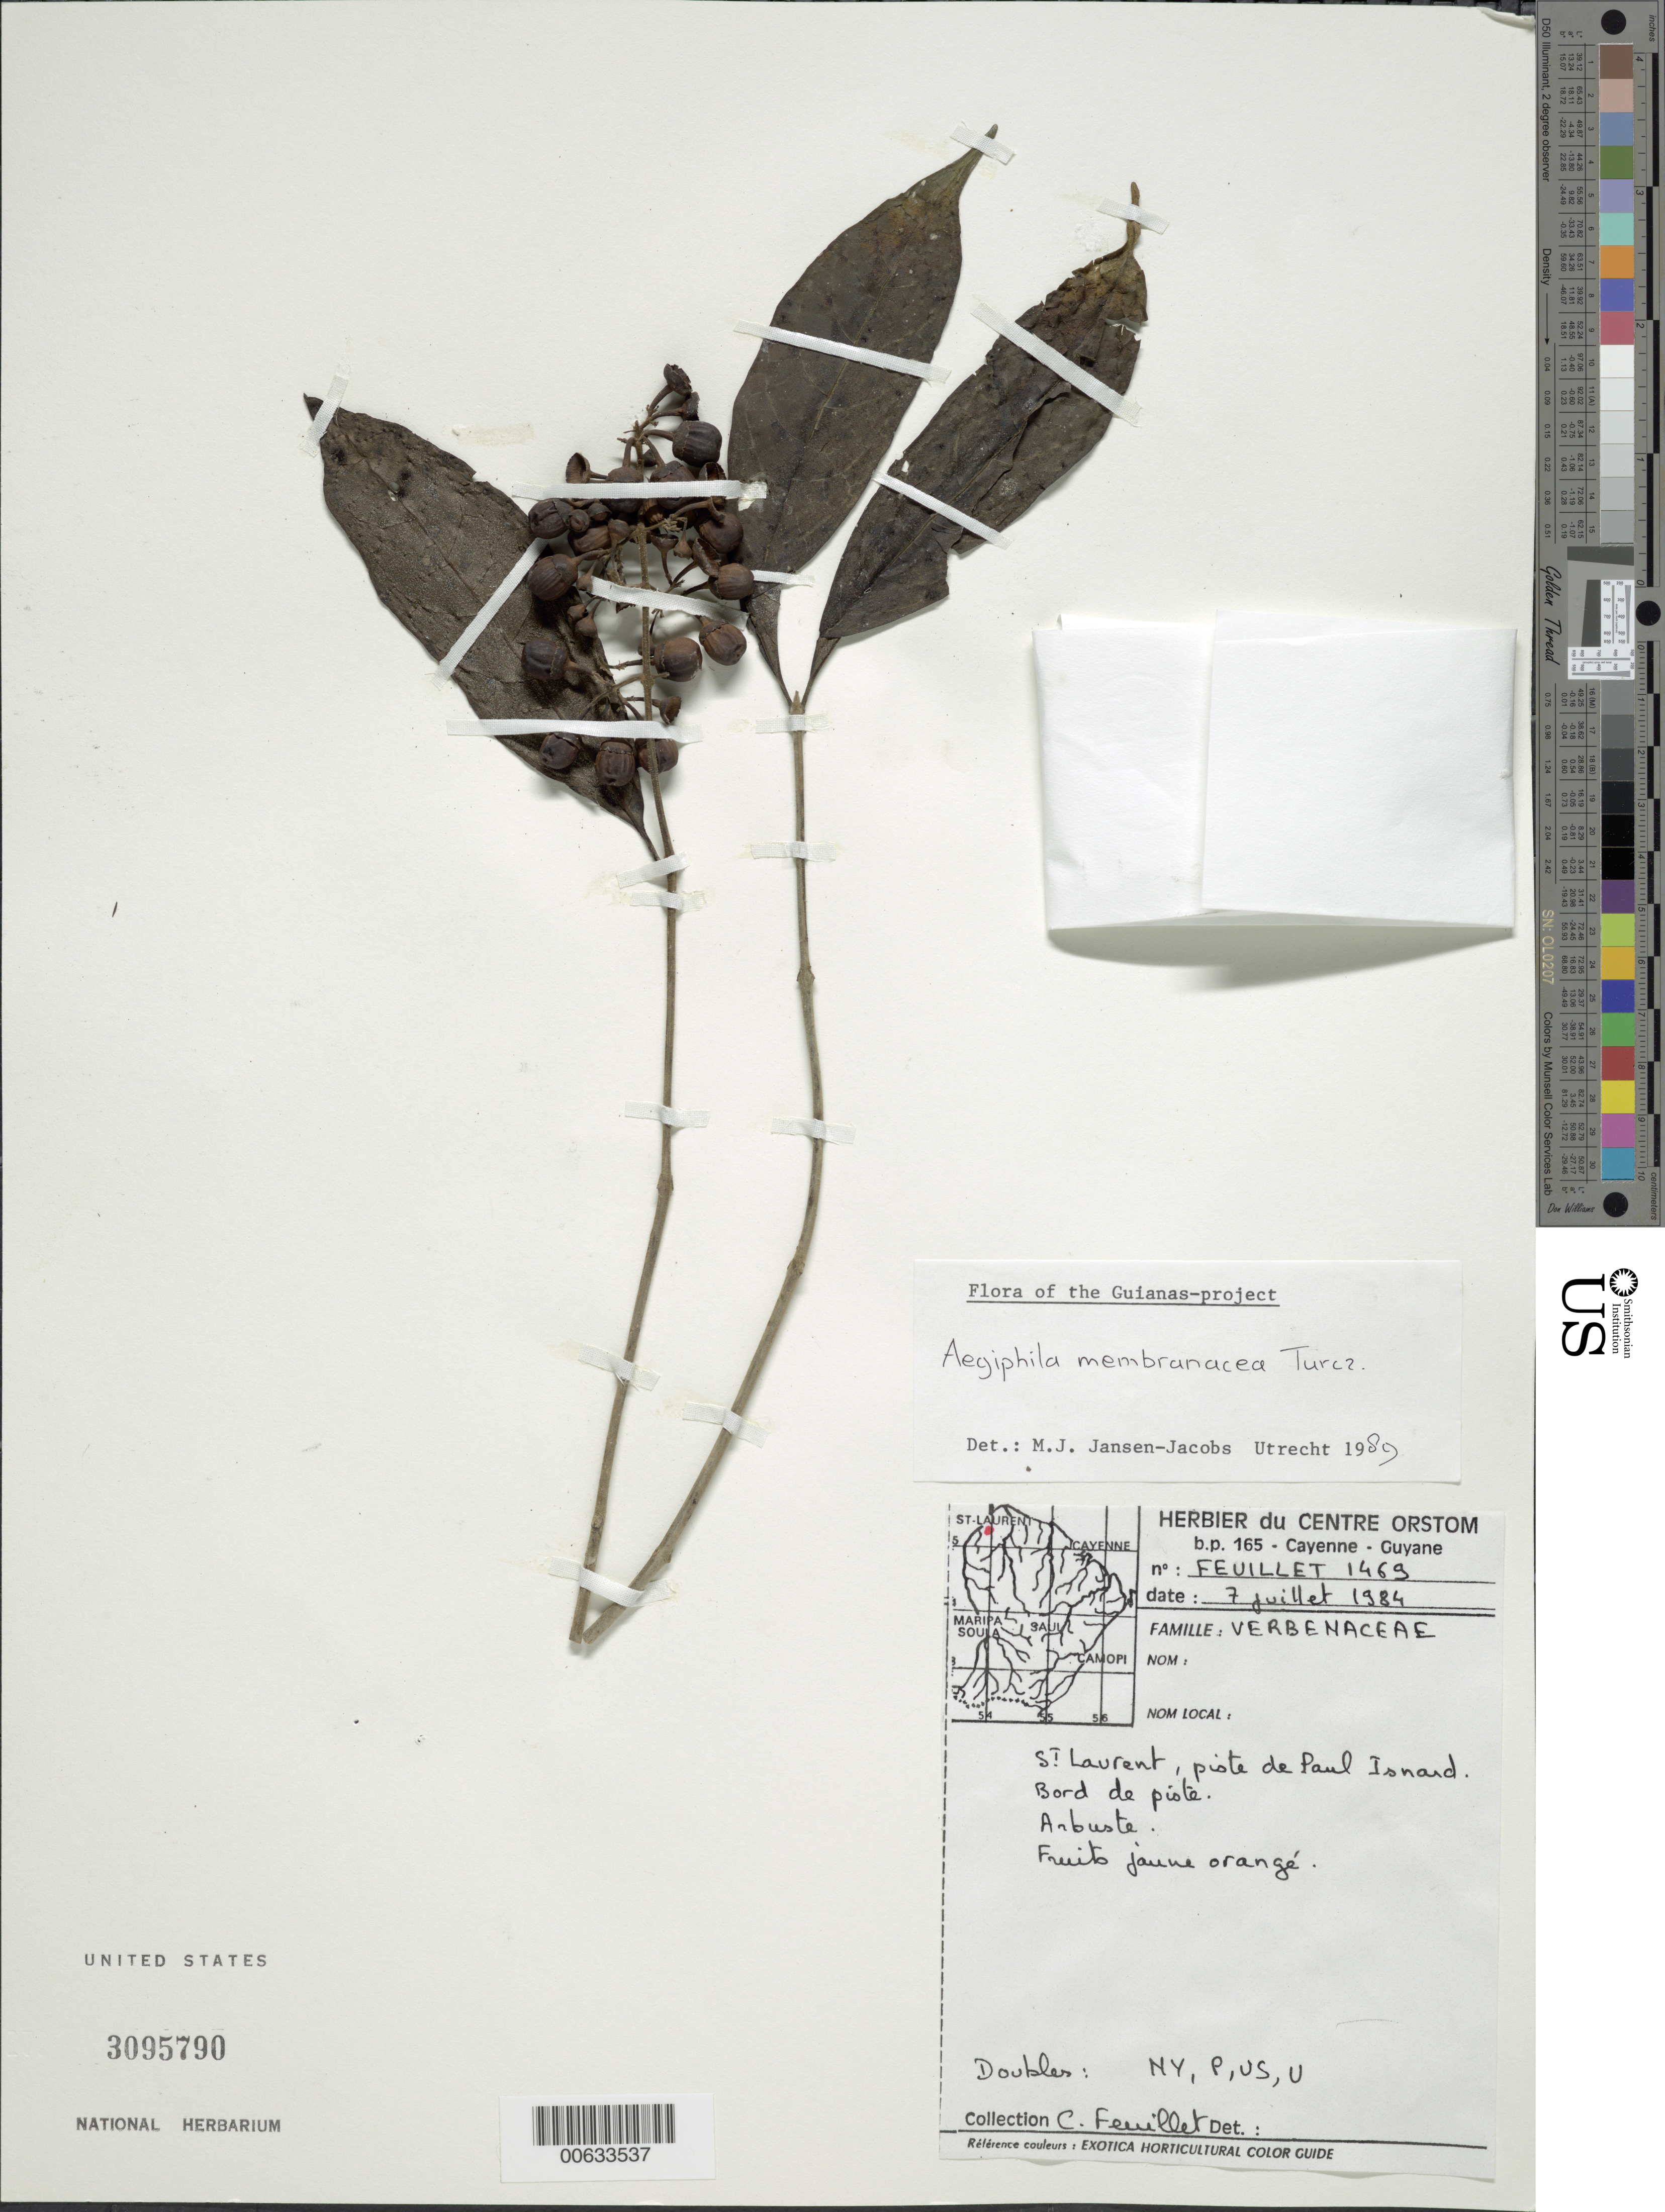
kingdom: Plantae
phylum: Tracheophyta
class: Magnoliopsida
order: Lamiales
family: Lamiaceae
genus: Aegiphila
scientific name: Aegiphila membranacea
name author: Turcz.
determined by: Jansen-Jacobs, M. J., (U), Nationaal Herbarium Nederland, Utrecht University branch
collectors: C. Feuillet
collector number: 1469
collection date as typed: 7-Jul-84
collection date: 1984-07-07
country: French Guiana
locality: St. Laurent, Piste de Paul Isnard - Région de Paul-Isnard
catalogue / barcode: US 3095790